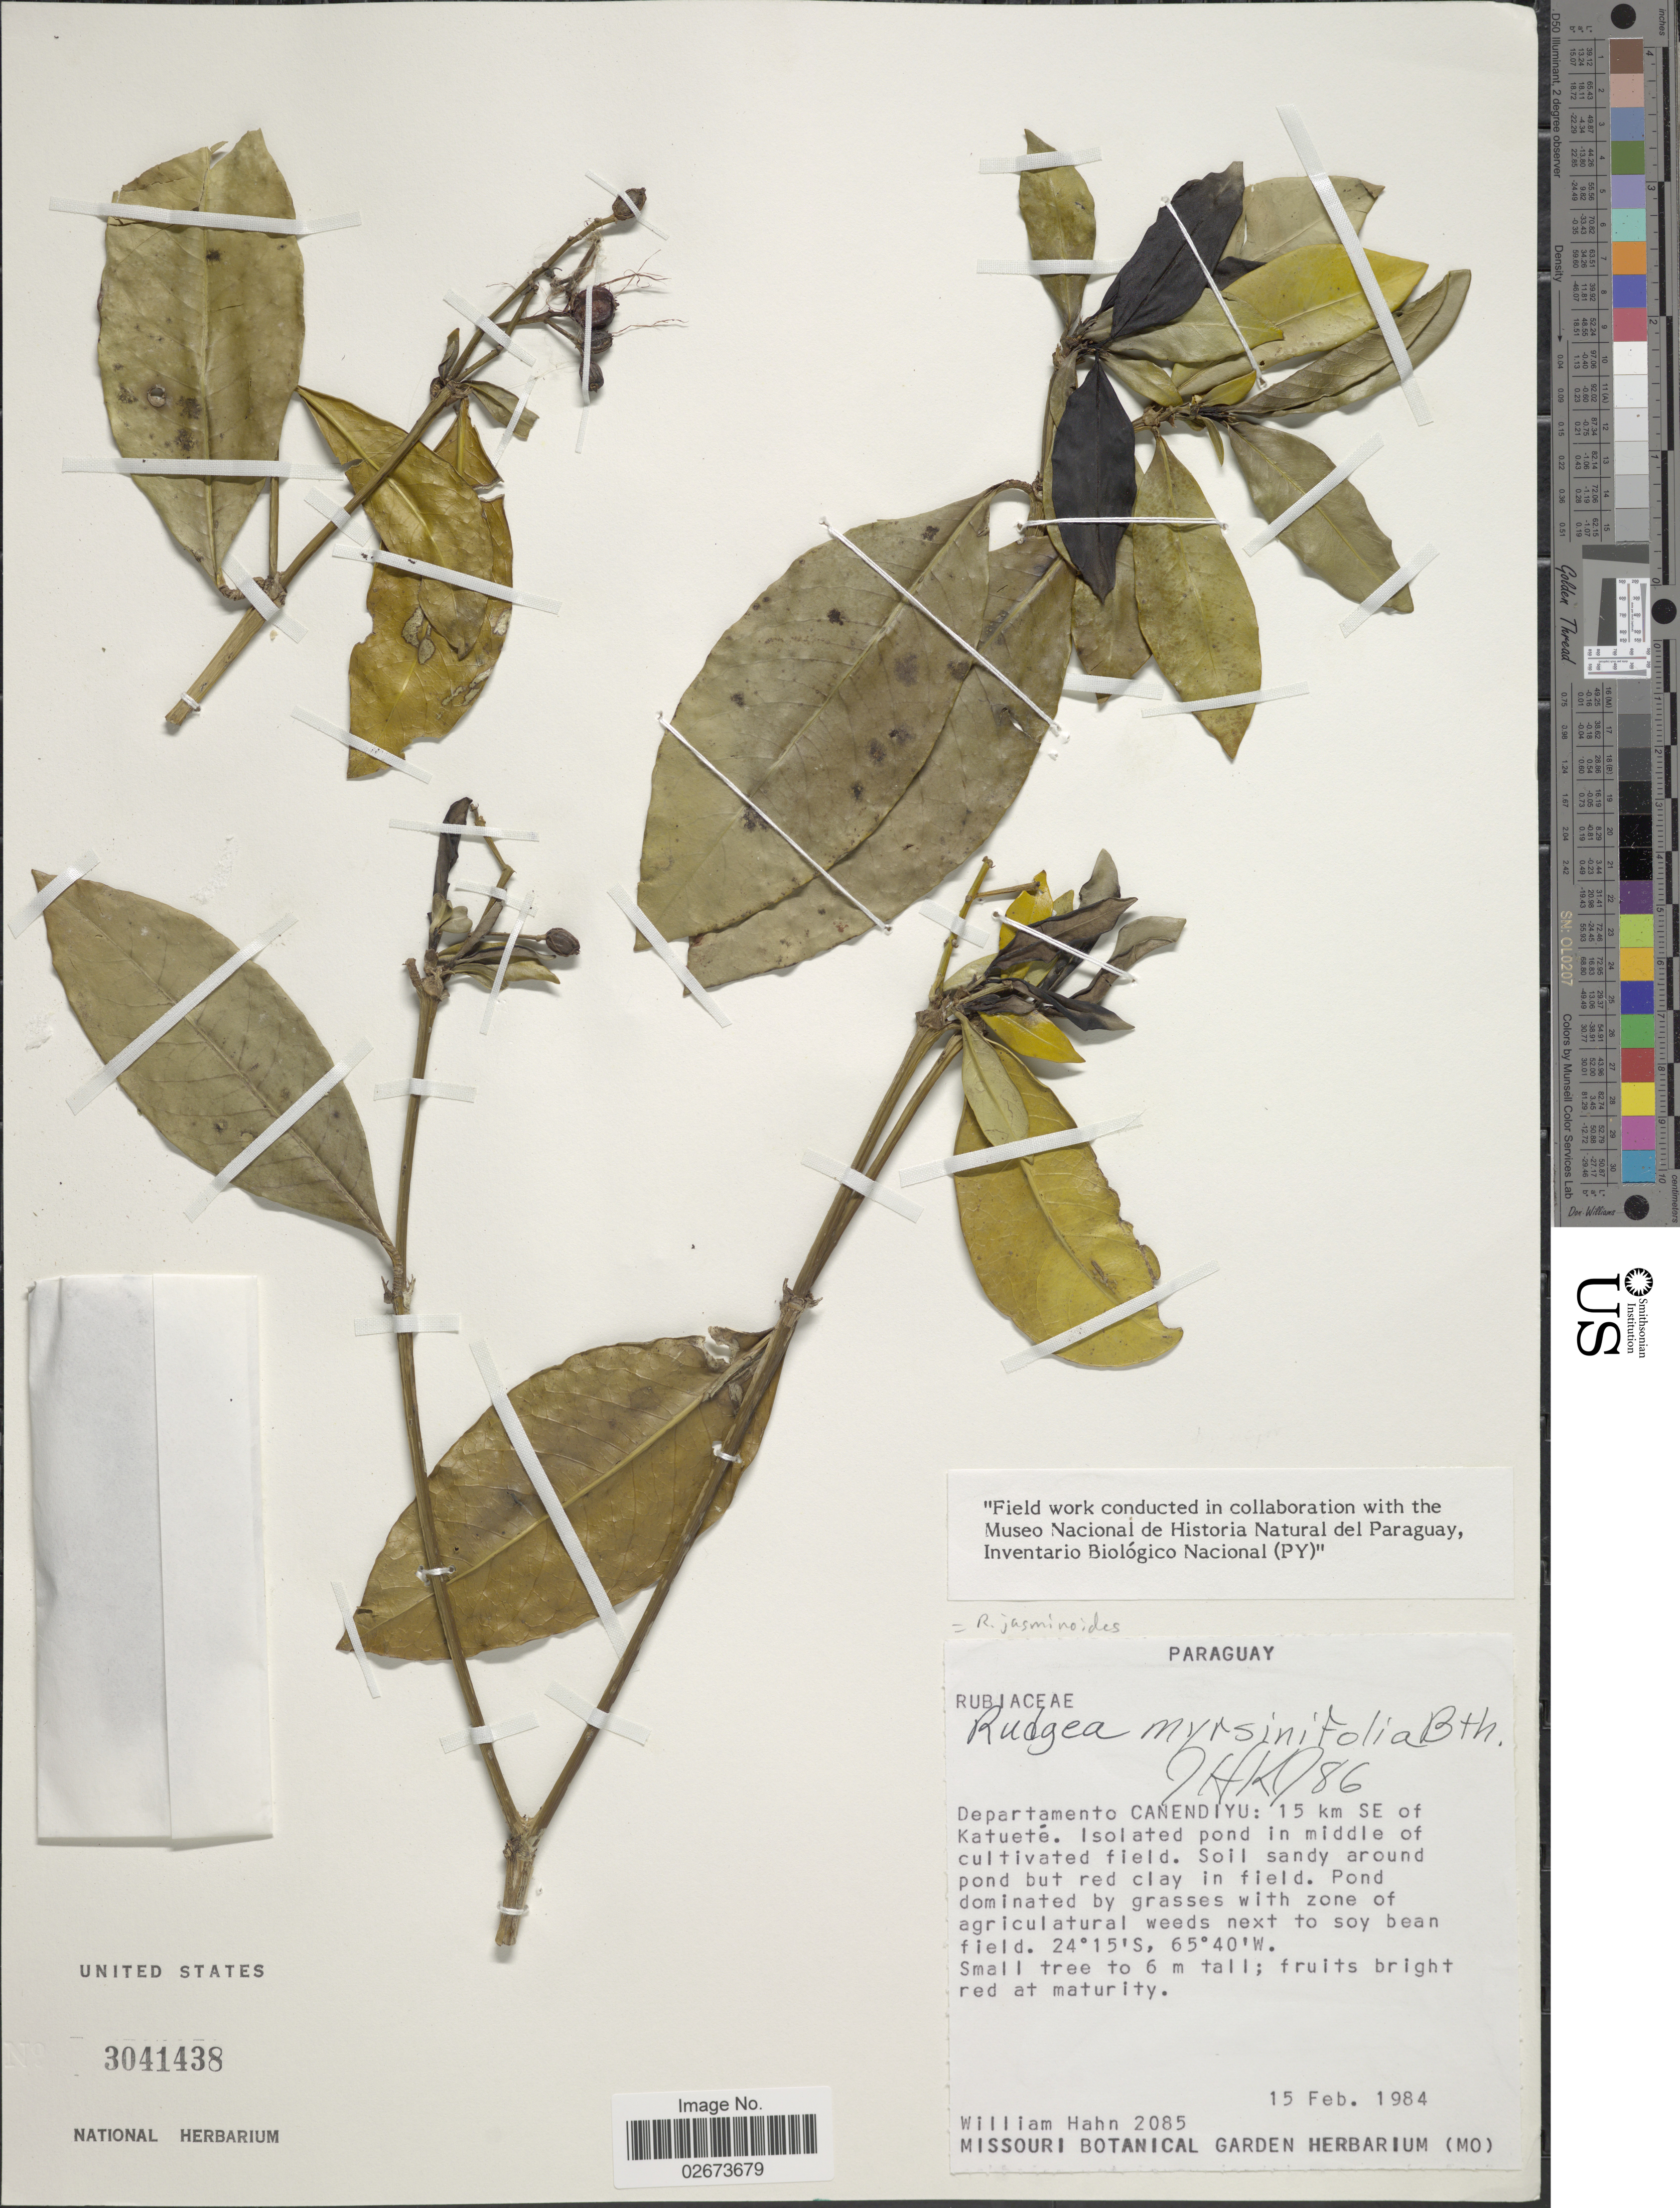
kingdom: Plantae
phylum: Tracheophyta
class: Magnoliopsida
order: Gentianales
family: Rubiaceae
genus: Rudgea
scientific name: Rudgea sp.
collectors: W. Hahn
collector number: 2085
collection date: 1984-02-15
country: Paraguay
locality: Departamento Canendiyu: 15 km SE of Katuete, Isolated pond in middle of cultivated field.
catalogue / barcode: US 3041438